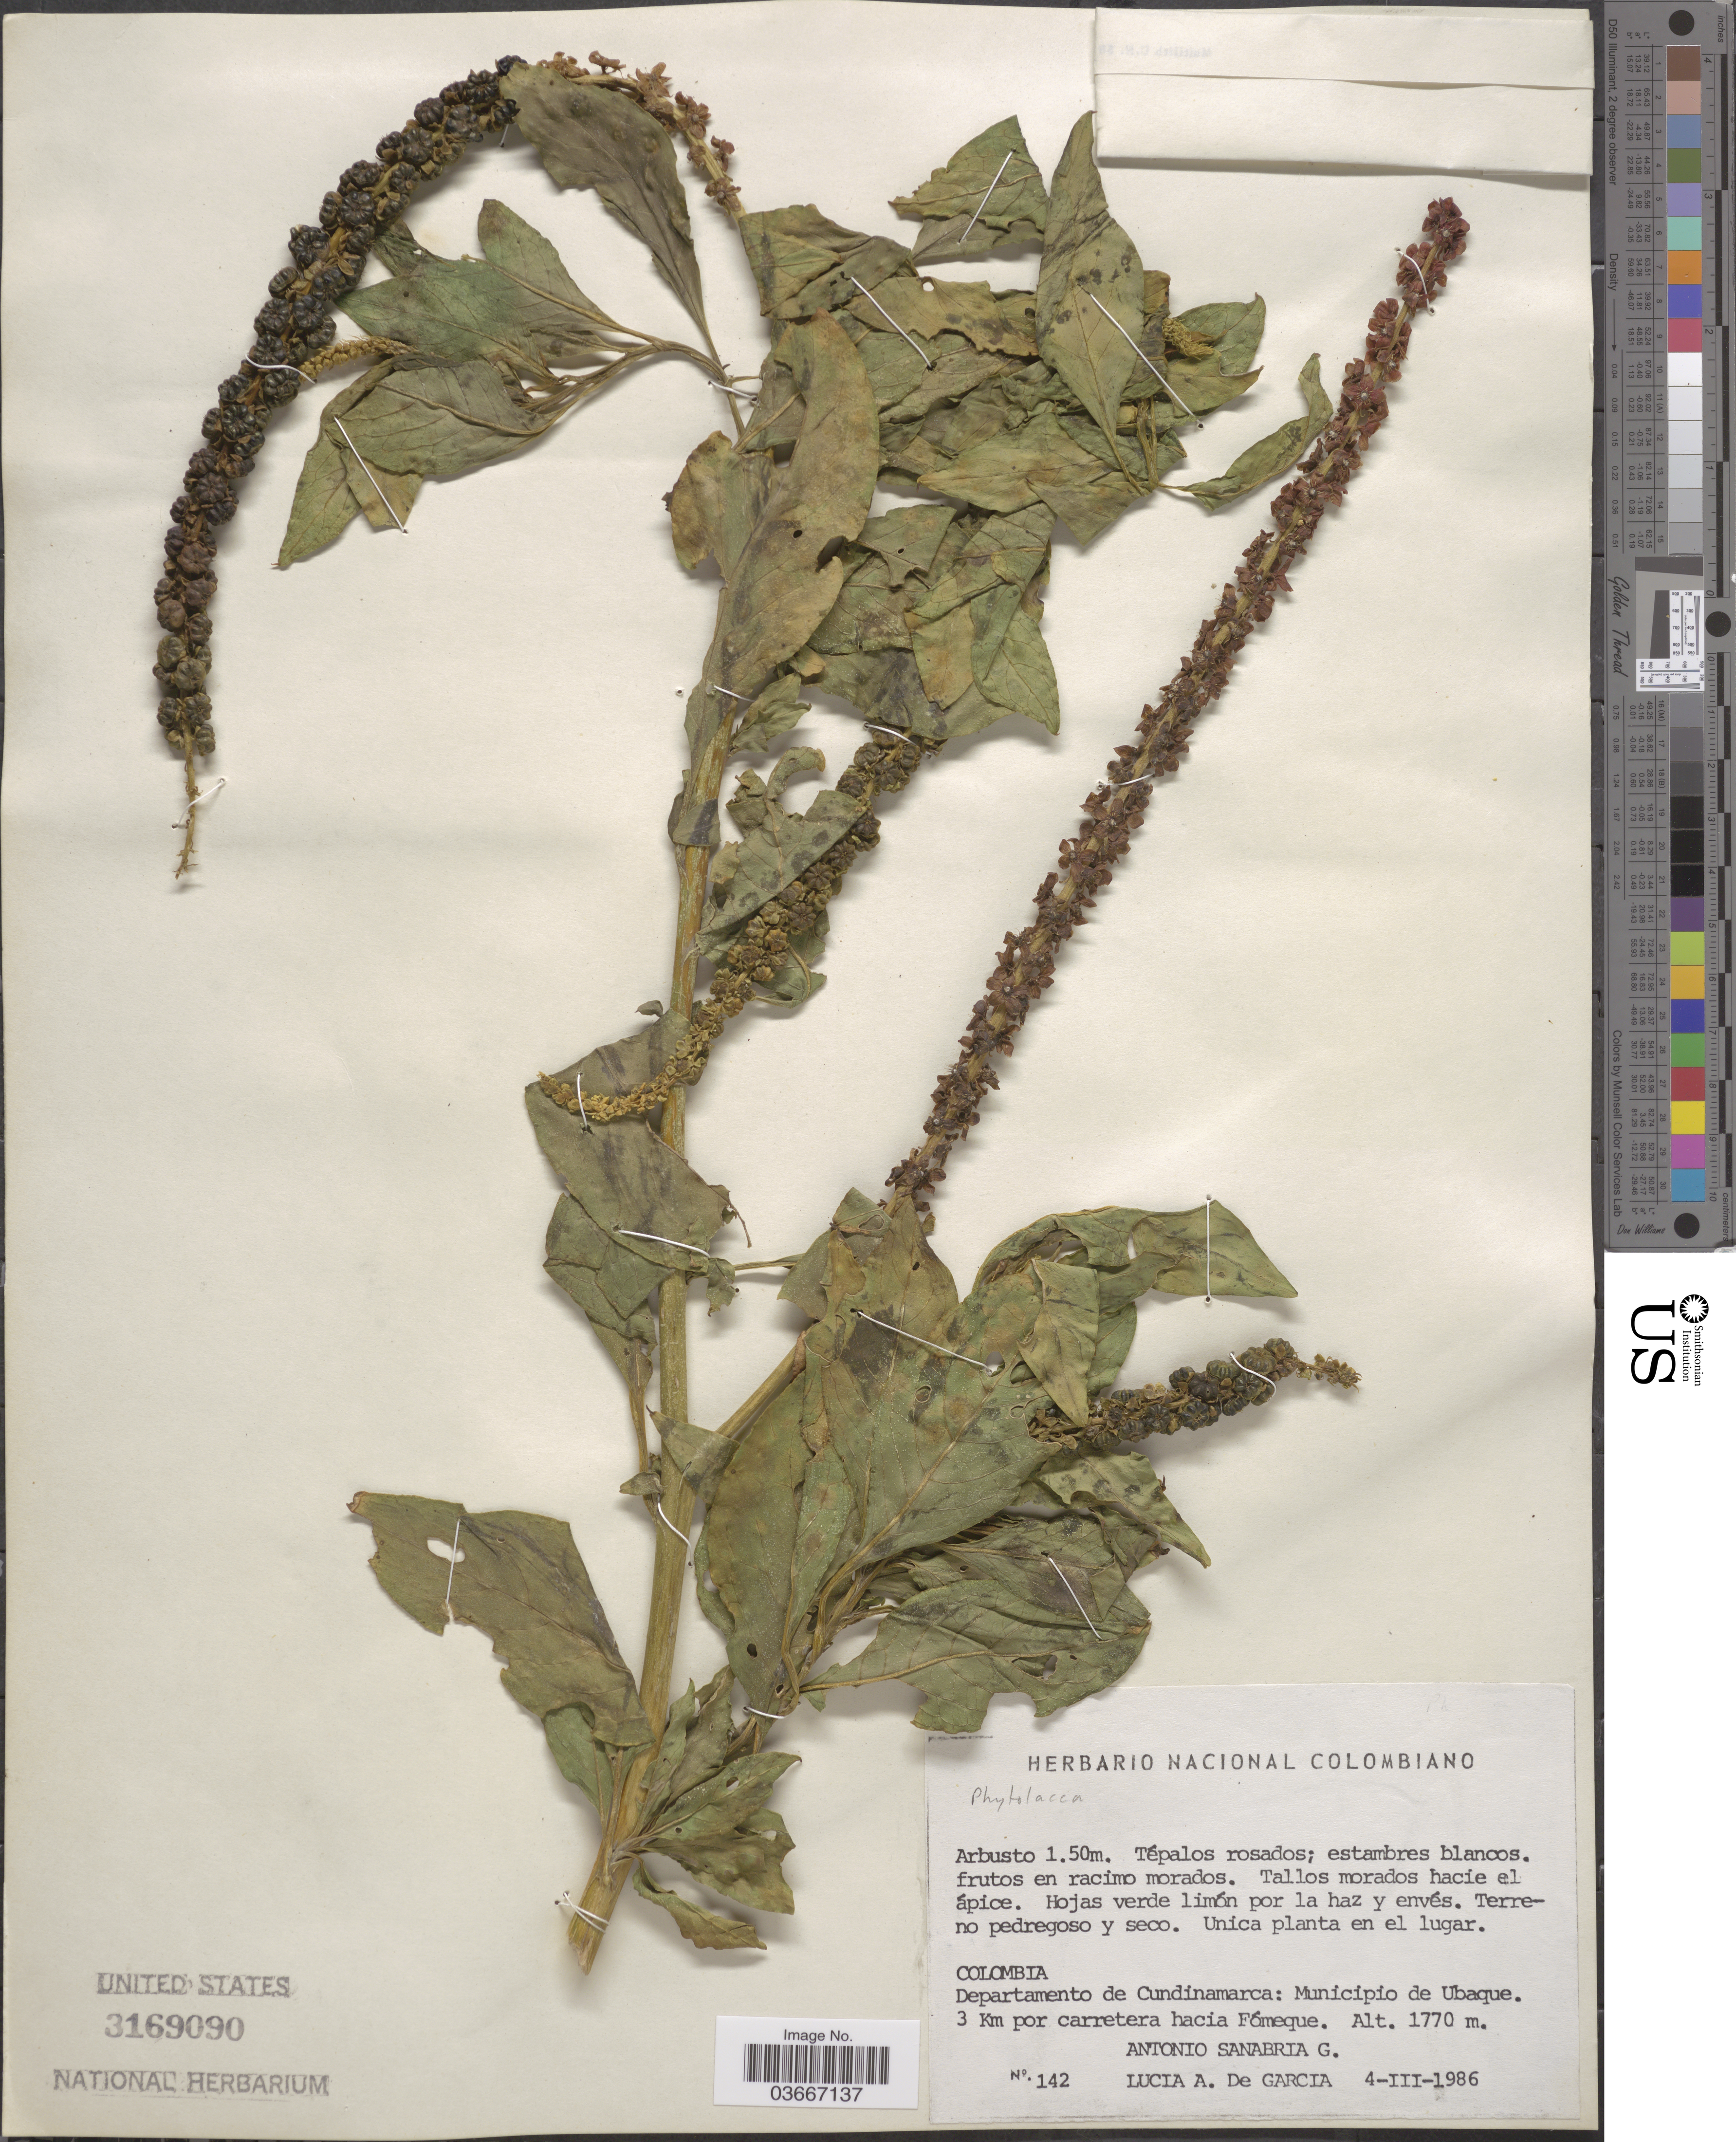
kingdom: Plantae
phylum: Tracheophyta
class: Magnoliopsida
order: Caryophyllales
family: Phytolaccaceae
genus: Phytolacca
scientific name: Phytolacca sp.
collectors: A. Sanabria G. & L. De García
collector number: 142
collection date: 1986-03-04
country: Colombia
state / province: Cundinamarca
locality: Departamento de Cundinamarca: Municipio de Ubaque. 3 Km por carretera hacia Fómeque.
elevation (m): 1770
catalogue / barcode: US 3169090